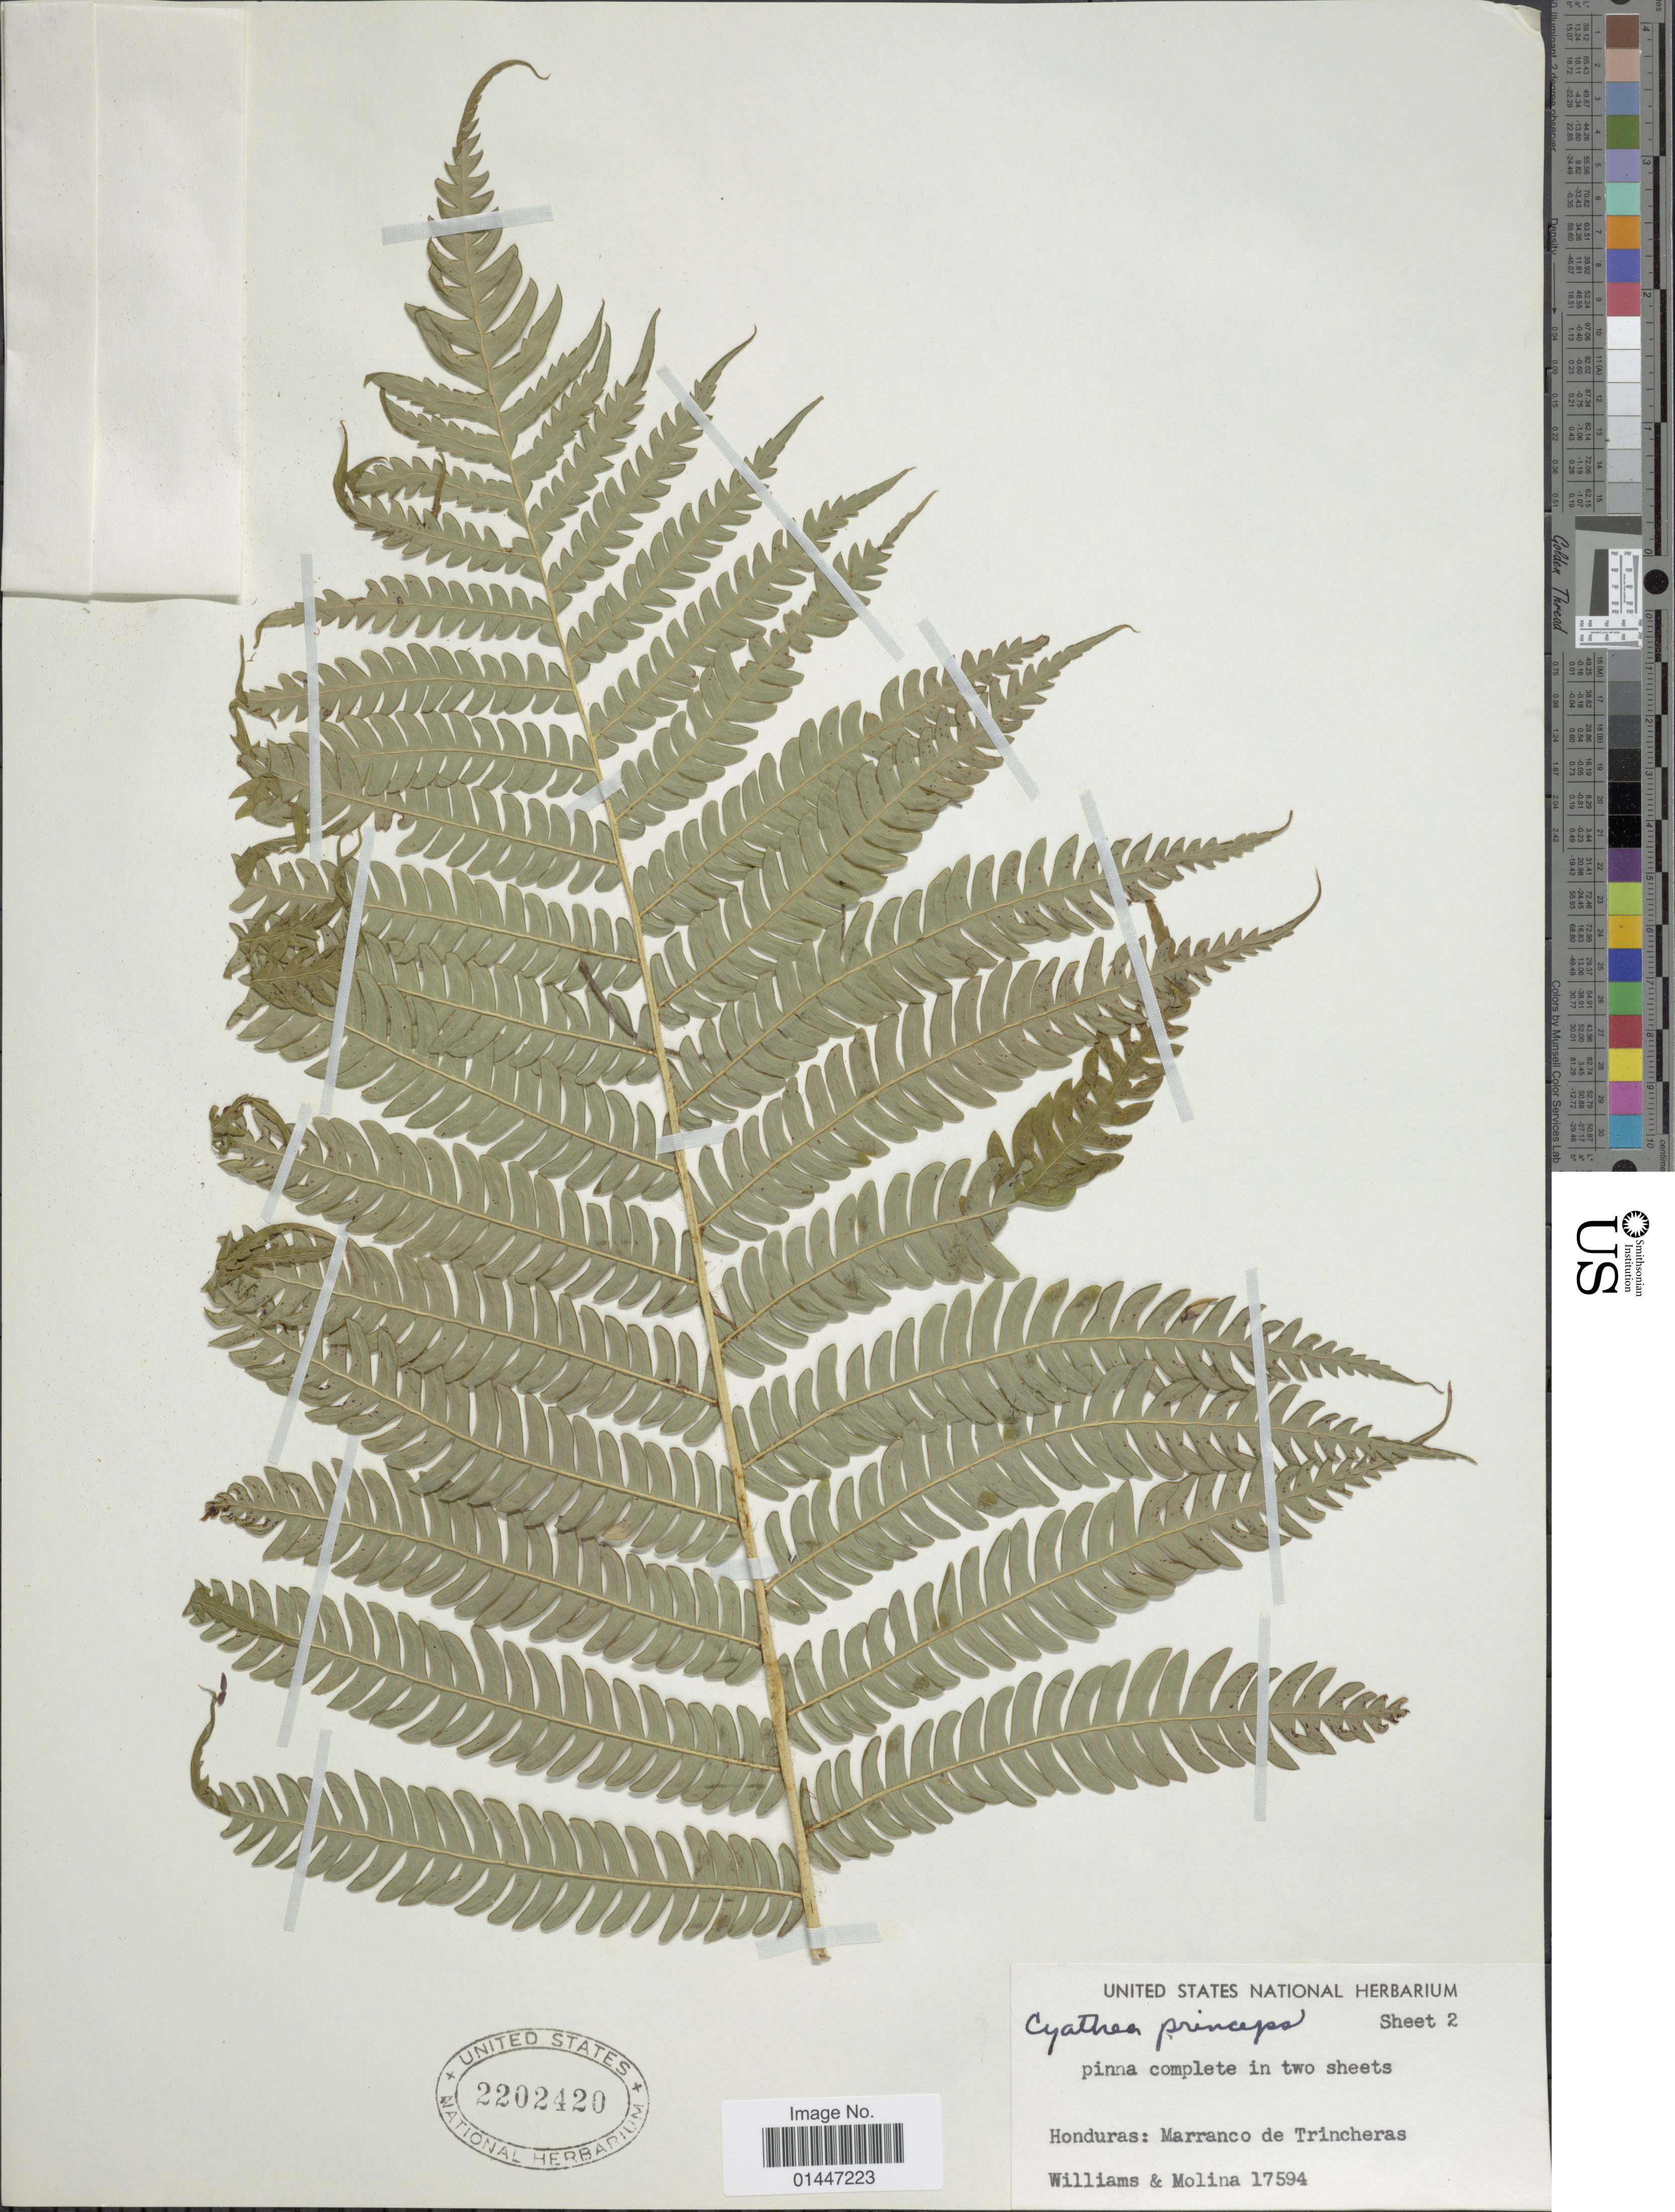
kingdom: Plantae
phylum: Tracheophyta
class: Polypodiopsida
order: Cyatheales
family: Cyatheaceae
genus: Sphaeropteris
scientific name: Sphaeropteris horrida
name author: (Liebm.) R.M. Tryon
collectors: -- Williams & -- Molina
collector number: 17594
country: Honduras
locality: Marranco de Trincheras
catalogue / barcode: US 2202420